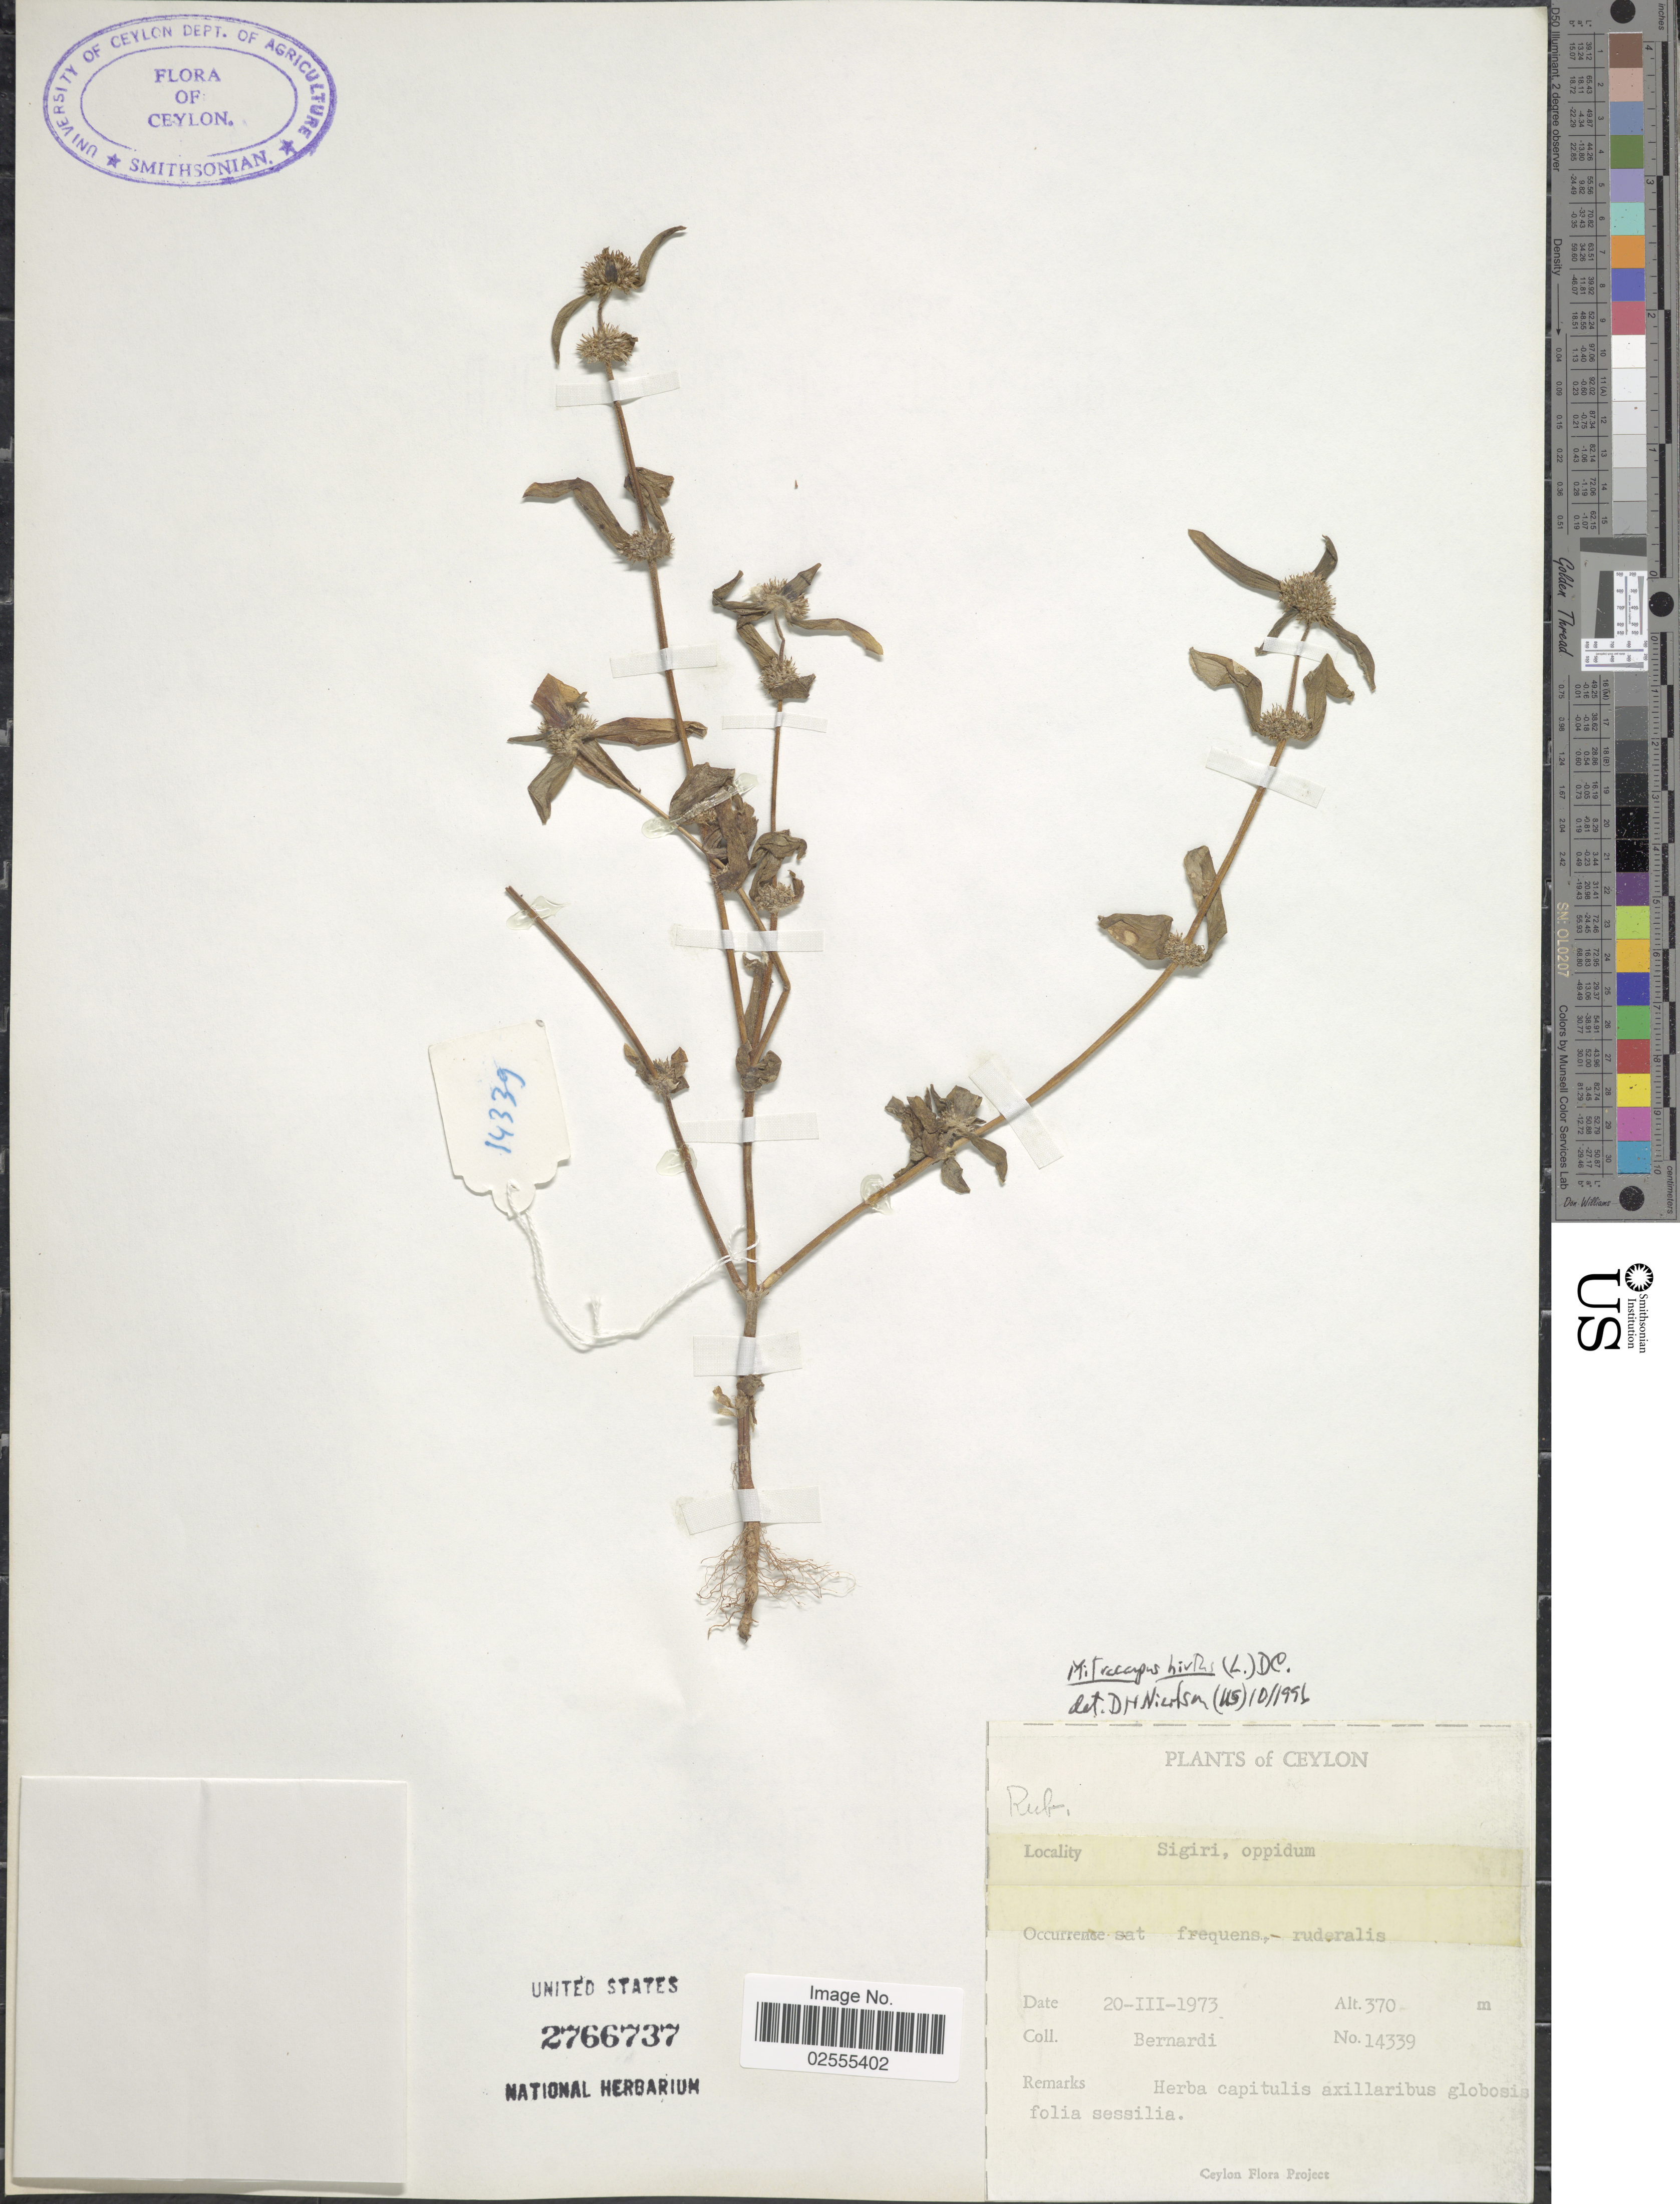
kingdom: Plantae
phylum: Tracheophyta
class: Magnoliopsida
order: Gentianales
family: Rubiaceae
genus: Mitracarpus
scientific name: Mitracarpus hirtus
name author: (L.) DC.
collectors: Bernardi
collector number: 14339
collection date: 1973-03-20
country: Sri Lanka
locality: Ceylon, Sigiri, oppidum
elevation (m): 370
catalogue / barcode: US 2766737